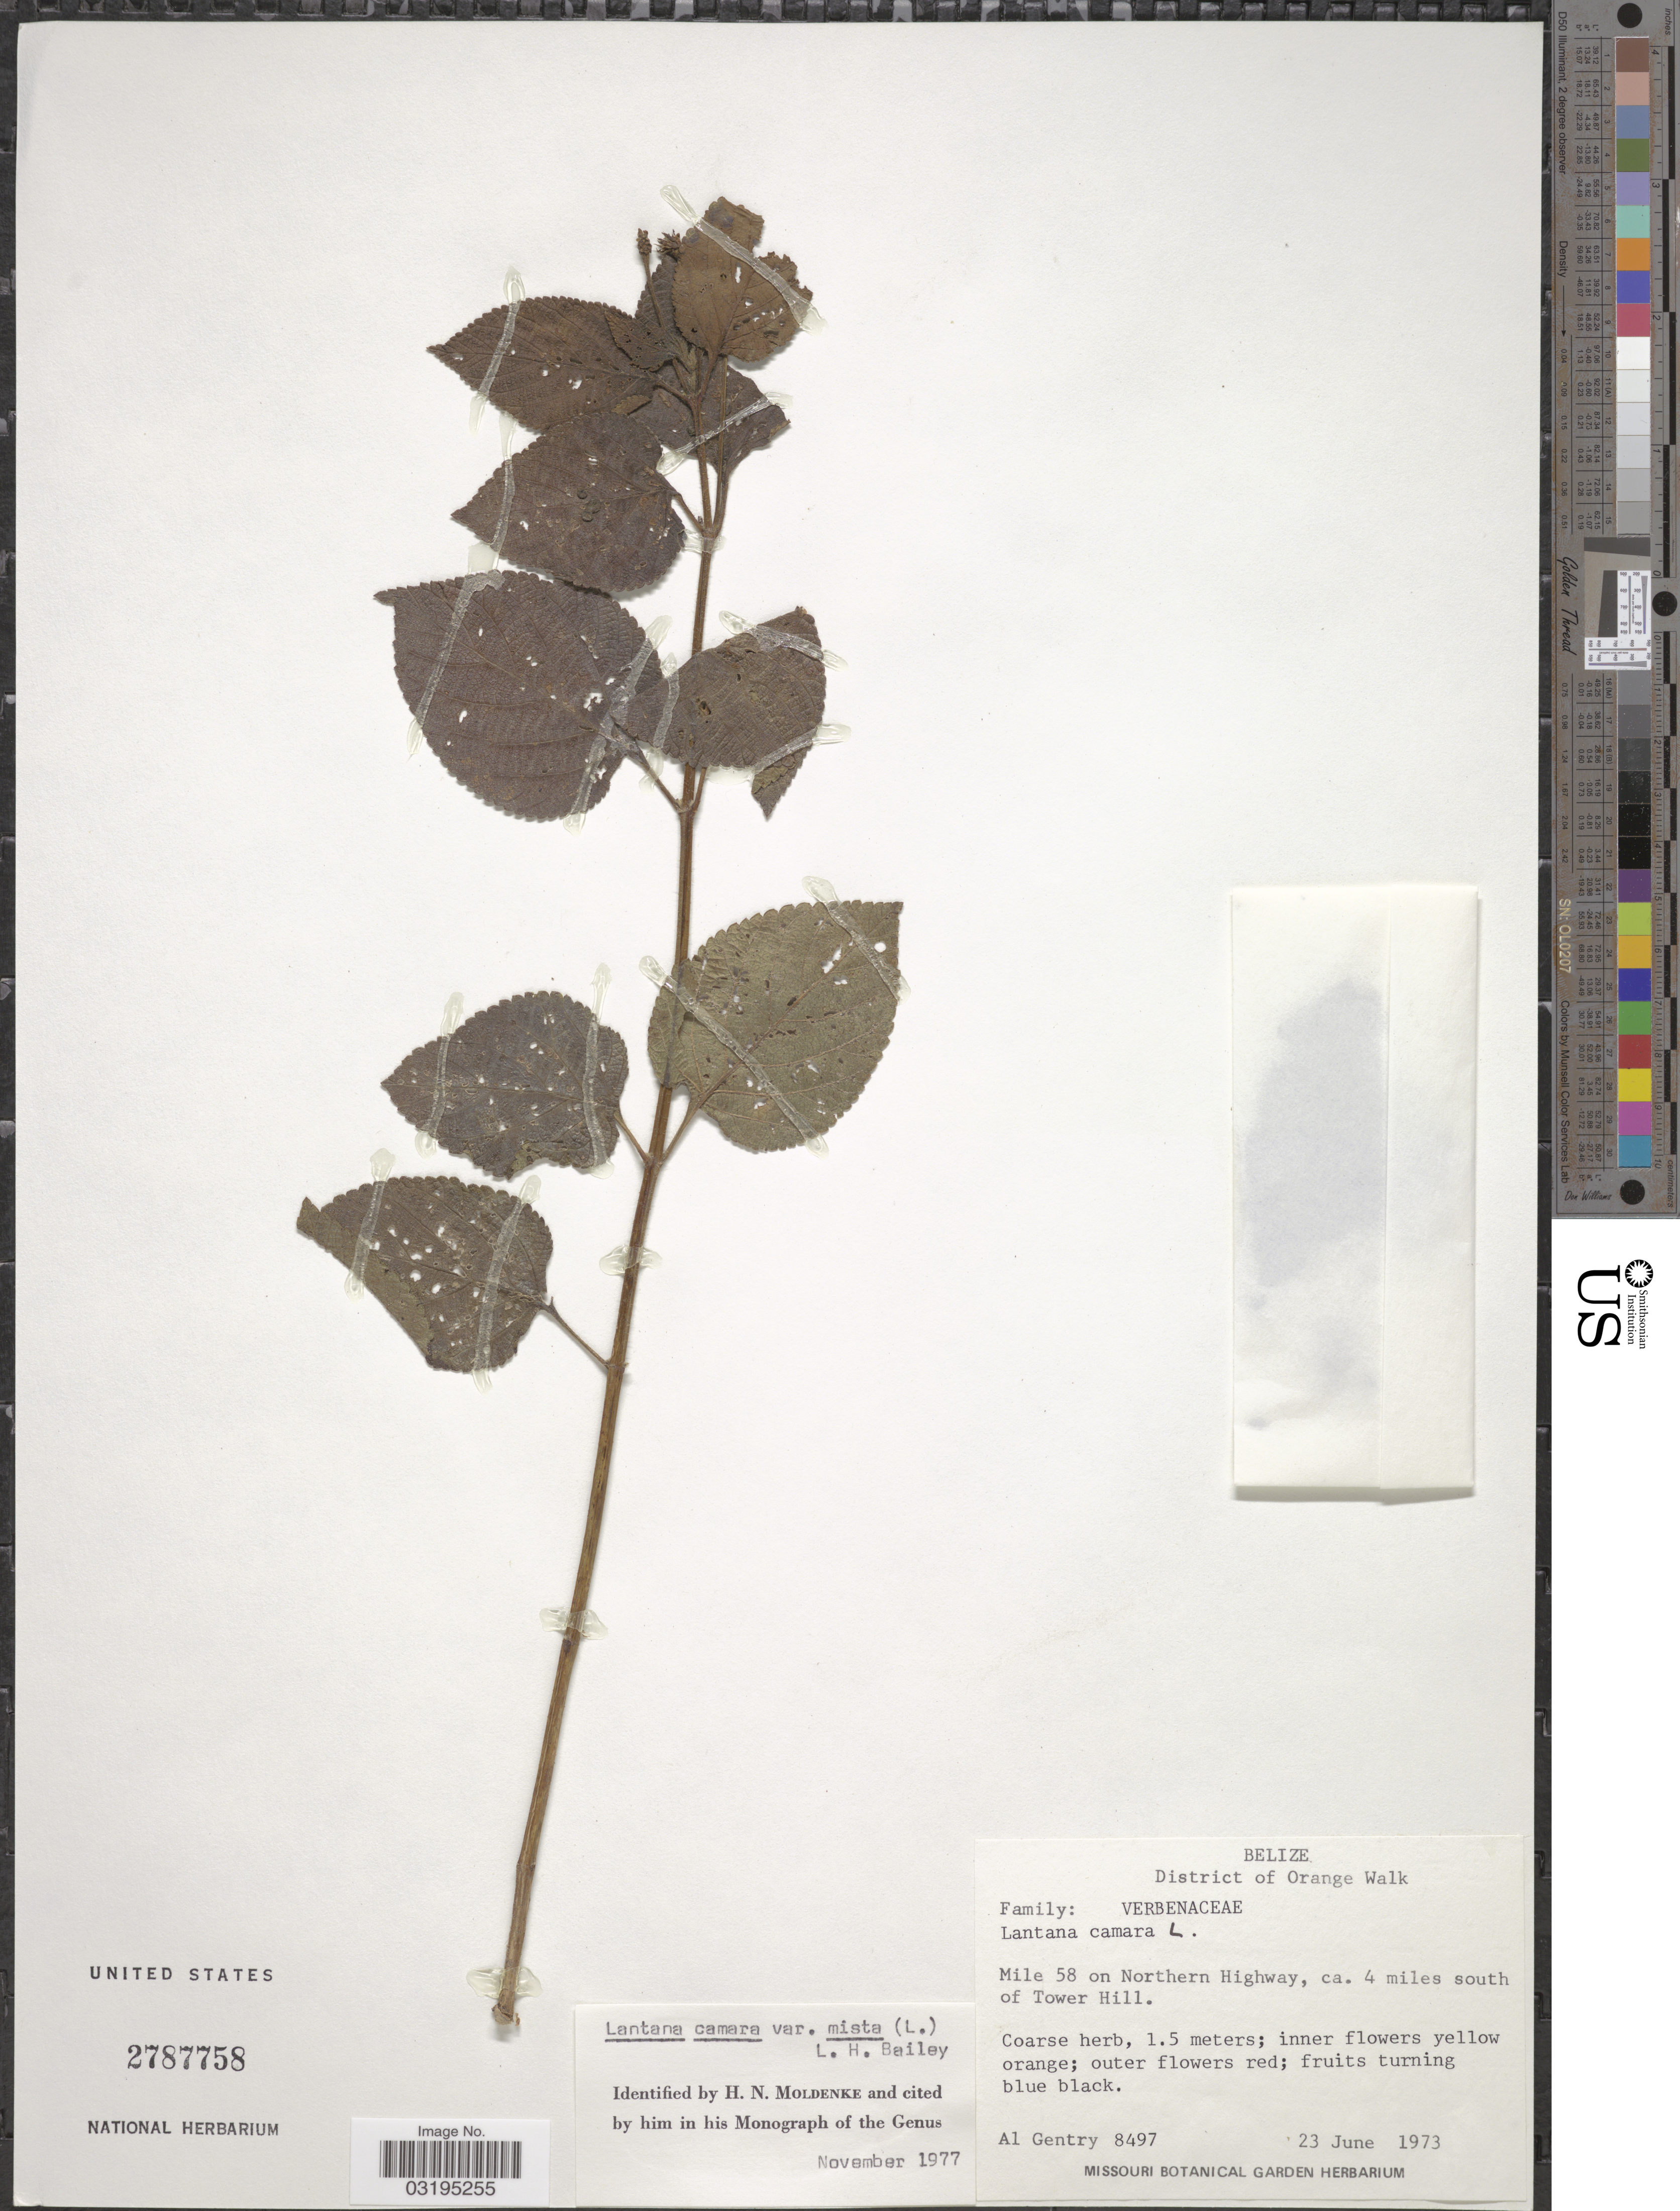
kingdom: Plantae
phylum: Tracheophyta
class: Magnoliopsida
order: Lamiales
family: Verbenaceae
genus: Lantana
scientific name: Lantana camara var. mista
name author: (L.) L.H. Bailey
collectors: A. H. Gentry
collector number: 8497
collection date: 1973-06-23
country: Belize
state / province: Belize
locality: District of Orange Walk. Mile 58 on Northern Highway, ca. 4 miles south of Tower Hill.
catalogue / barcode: US 2787758